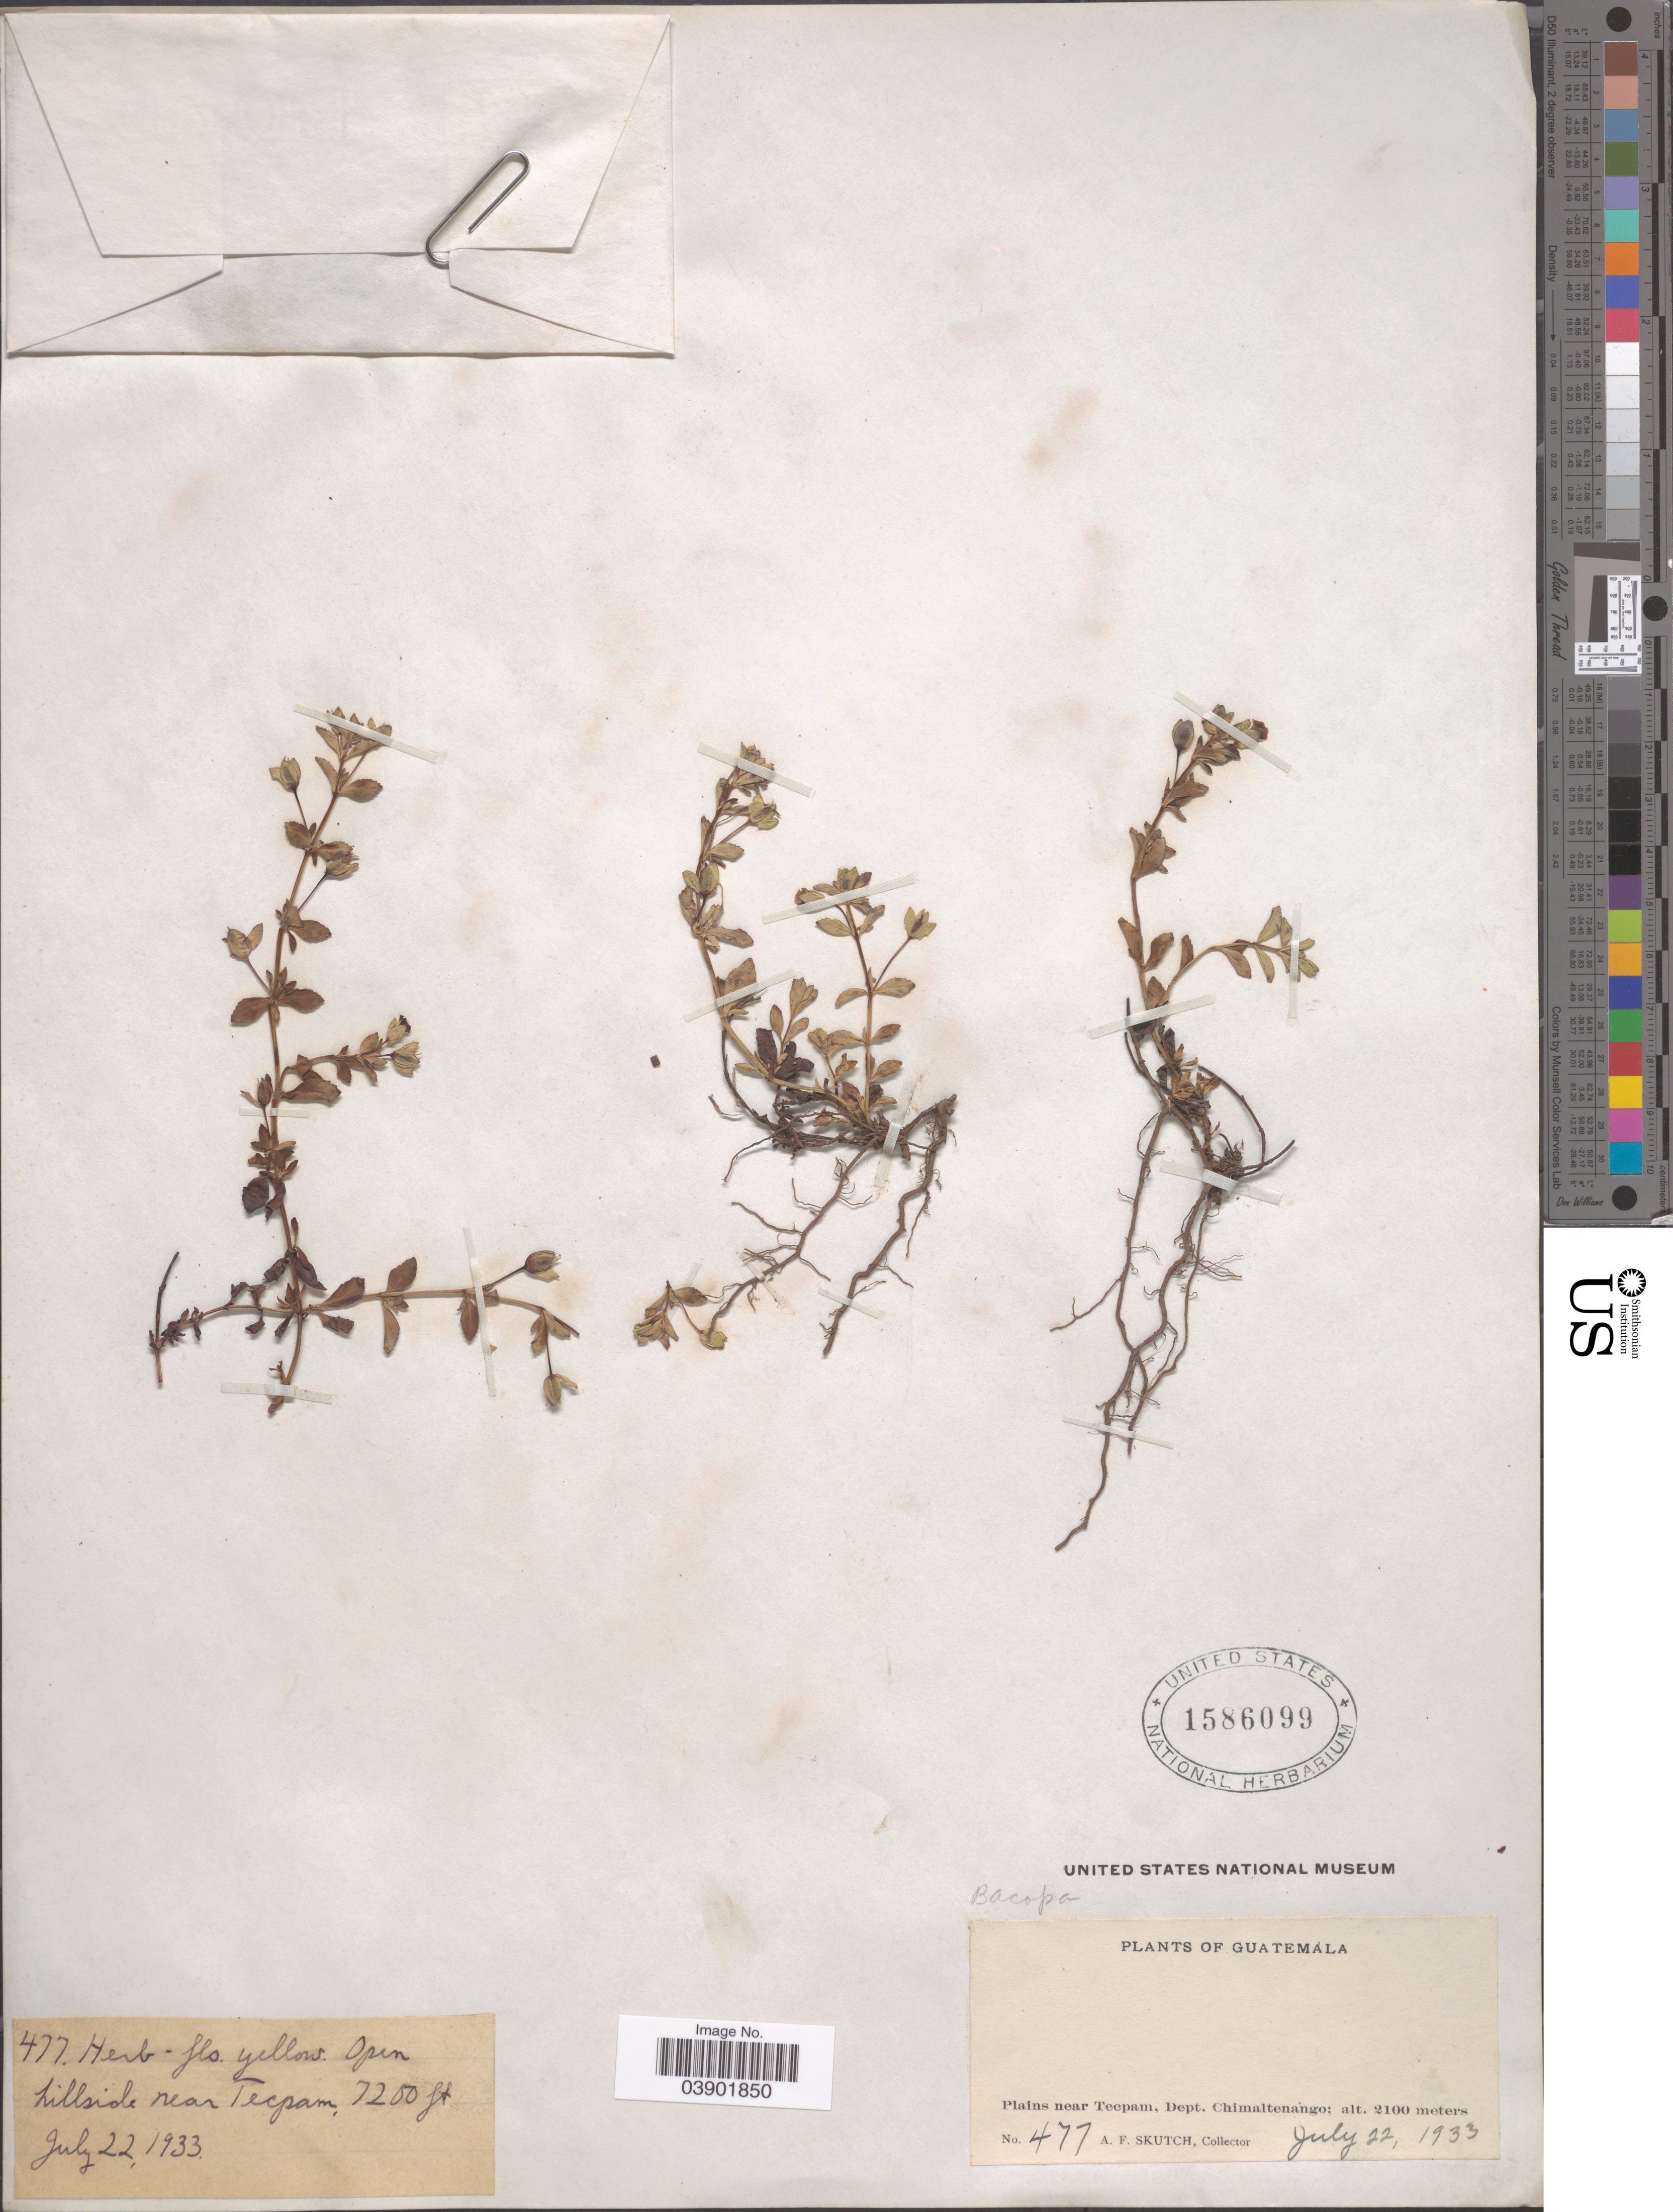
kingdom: Plantae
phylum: Tracheophyta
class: Magnoliopsida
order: Lamiales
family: Plantaginaceae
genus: Bacopa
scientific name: Bacopa sp.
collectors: A. F. Skutch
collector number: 477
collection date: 1933-07-22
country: Guatemala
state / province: Chimaltenango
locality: Plains near Tecpam, Dept. Chimaltenango. Open hillside near Tecpam.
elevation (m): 2195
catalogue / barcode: US 1586099